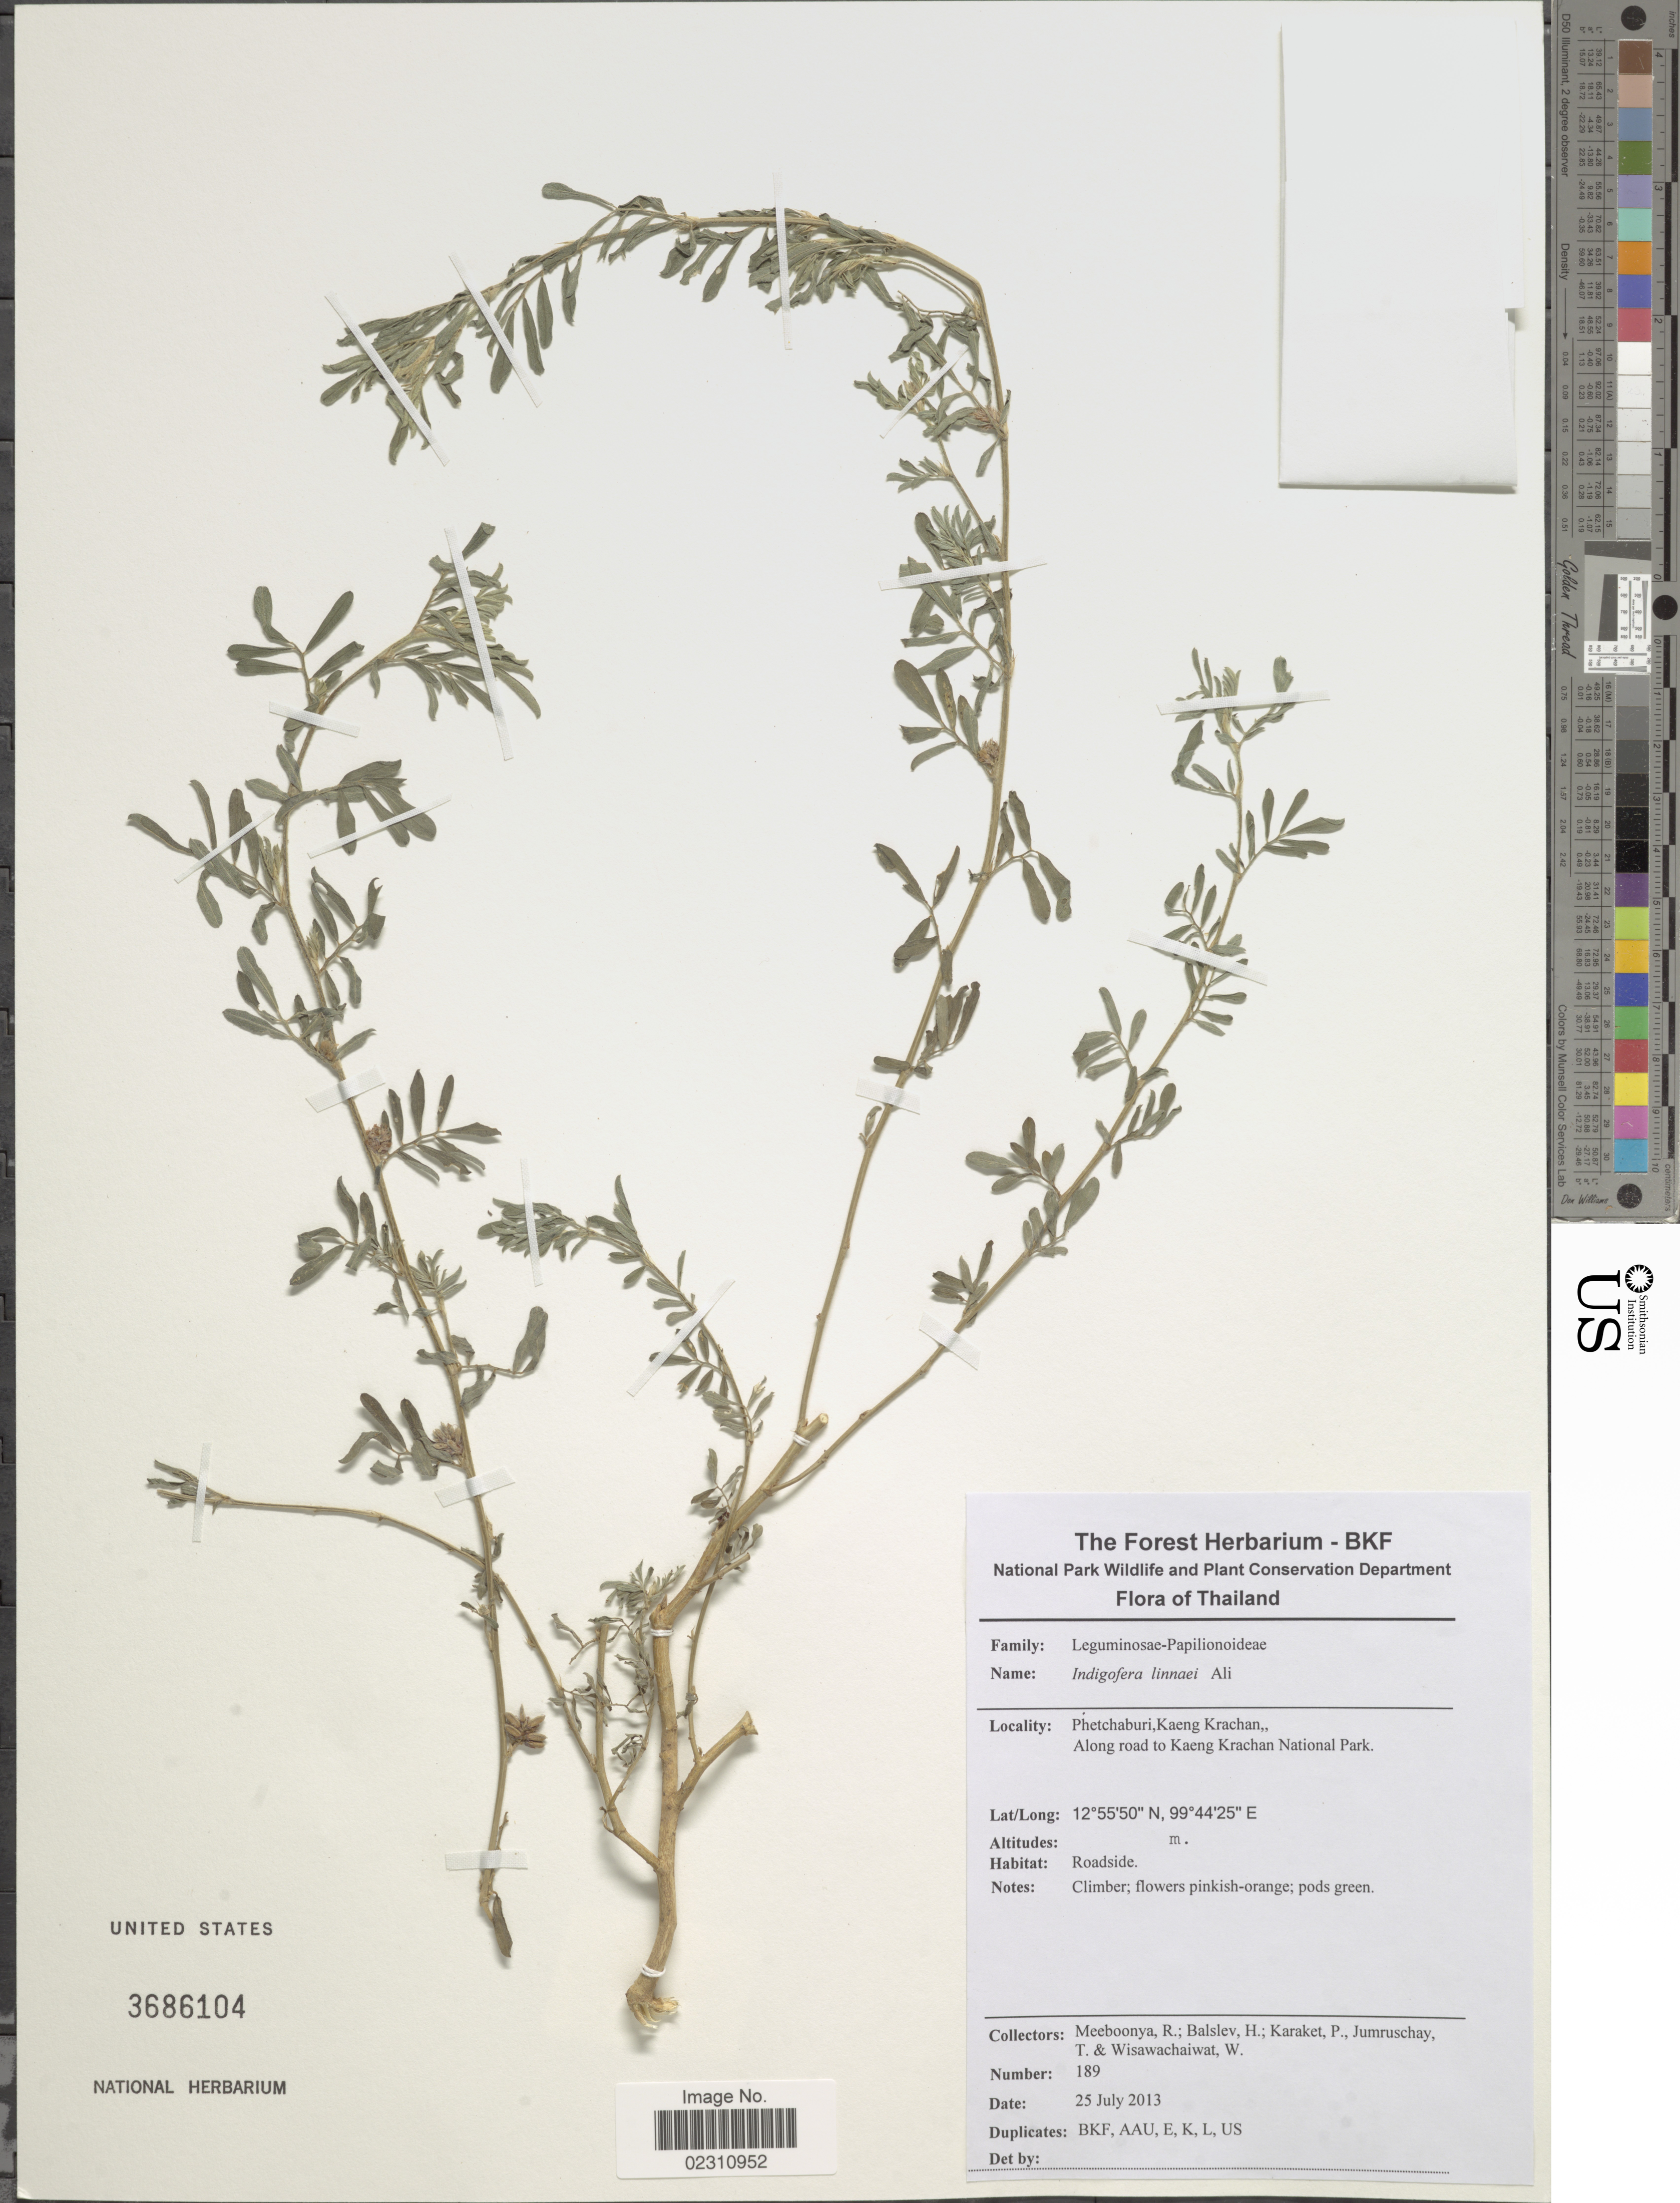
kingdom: Plantae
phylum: Tracheophyta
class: Magnoliopsida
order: Fabales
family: Fabaceae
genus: Indigofera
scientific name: Indigofera linnaei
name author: Ali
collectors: R. Meeboonya, H. Balslev, P. Karaket, T. Jumruschay & W. Wisawachaiwat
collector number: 189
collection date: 2013-07-25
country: Thailand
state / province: Phetchaburi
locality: Kaeng Krachan, along road to Kaeng Krachan National Park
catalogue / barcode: US 3686104